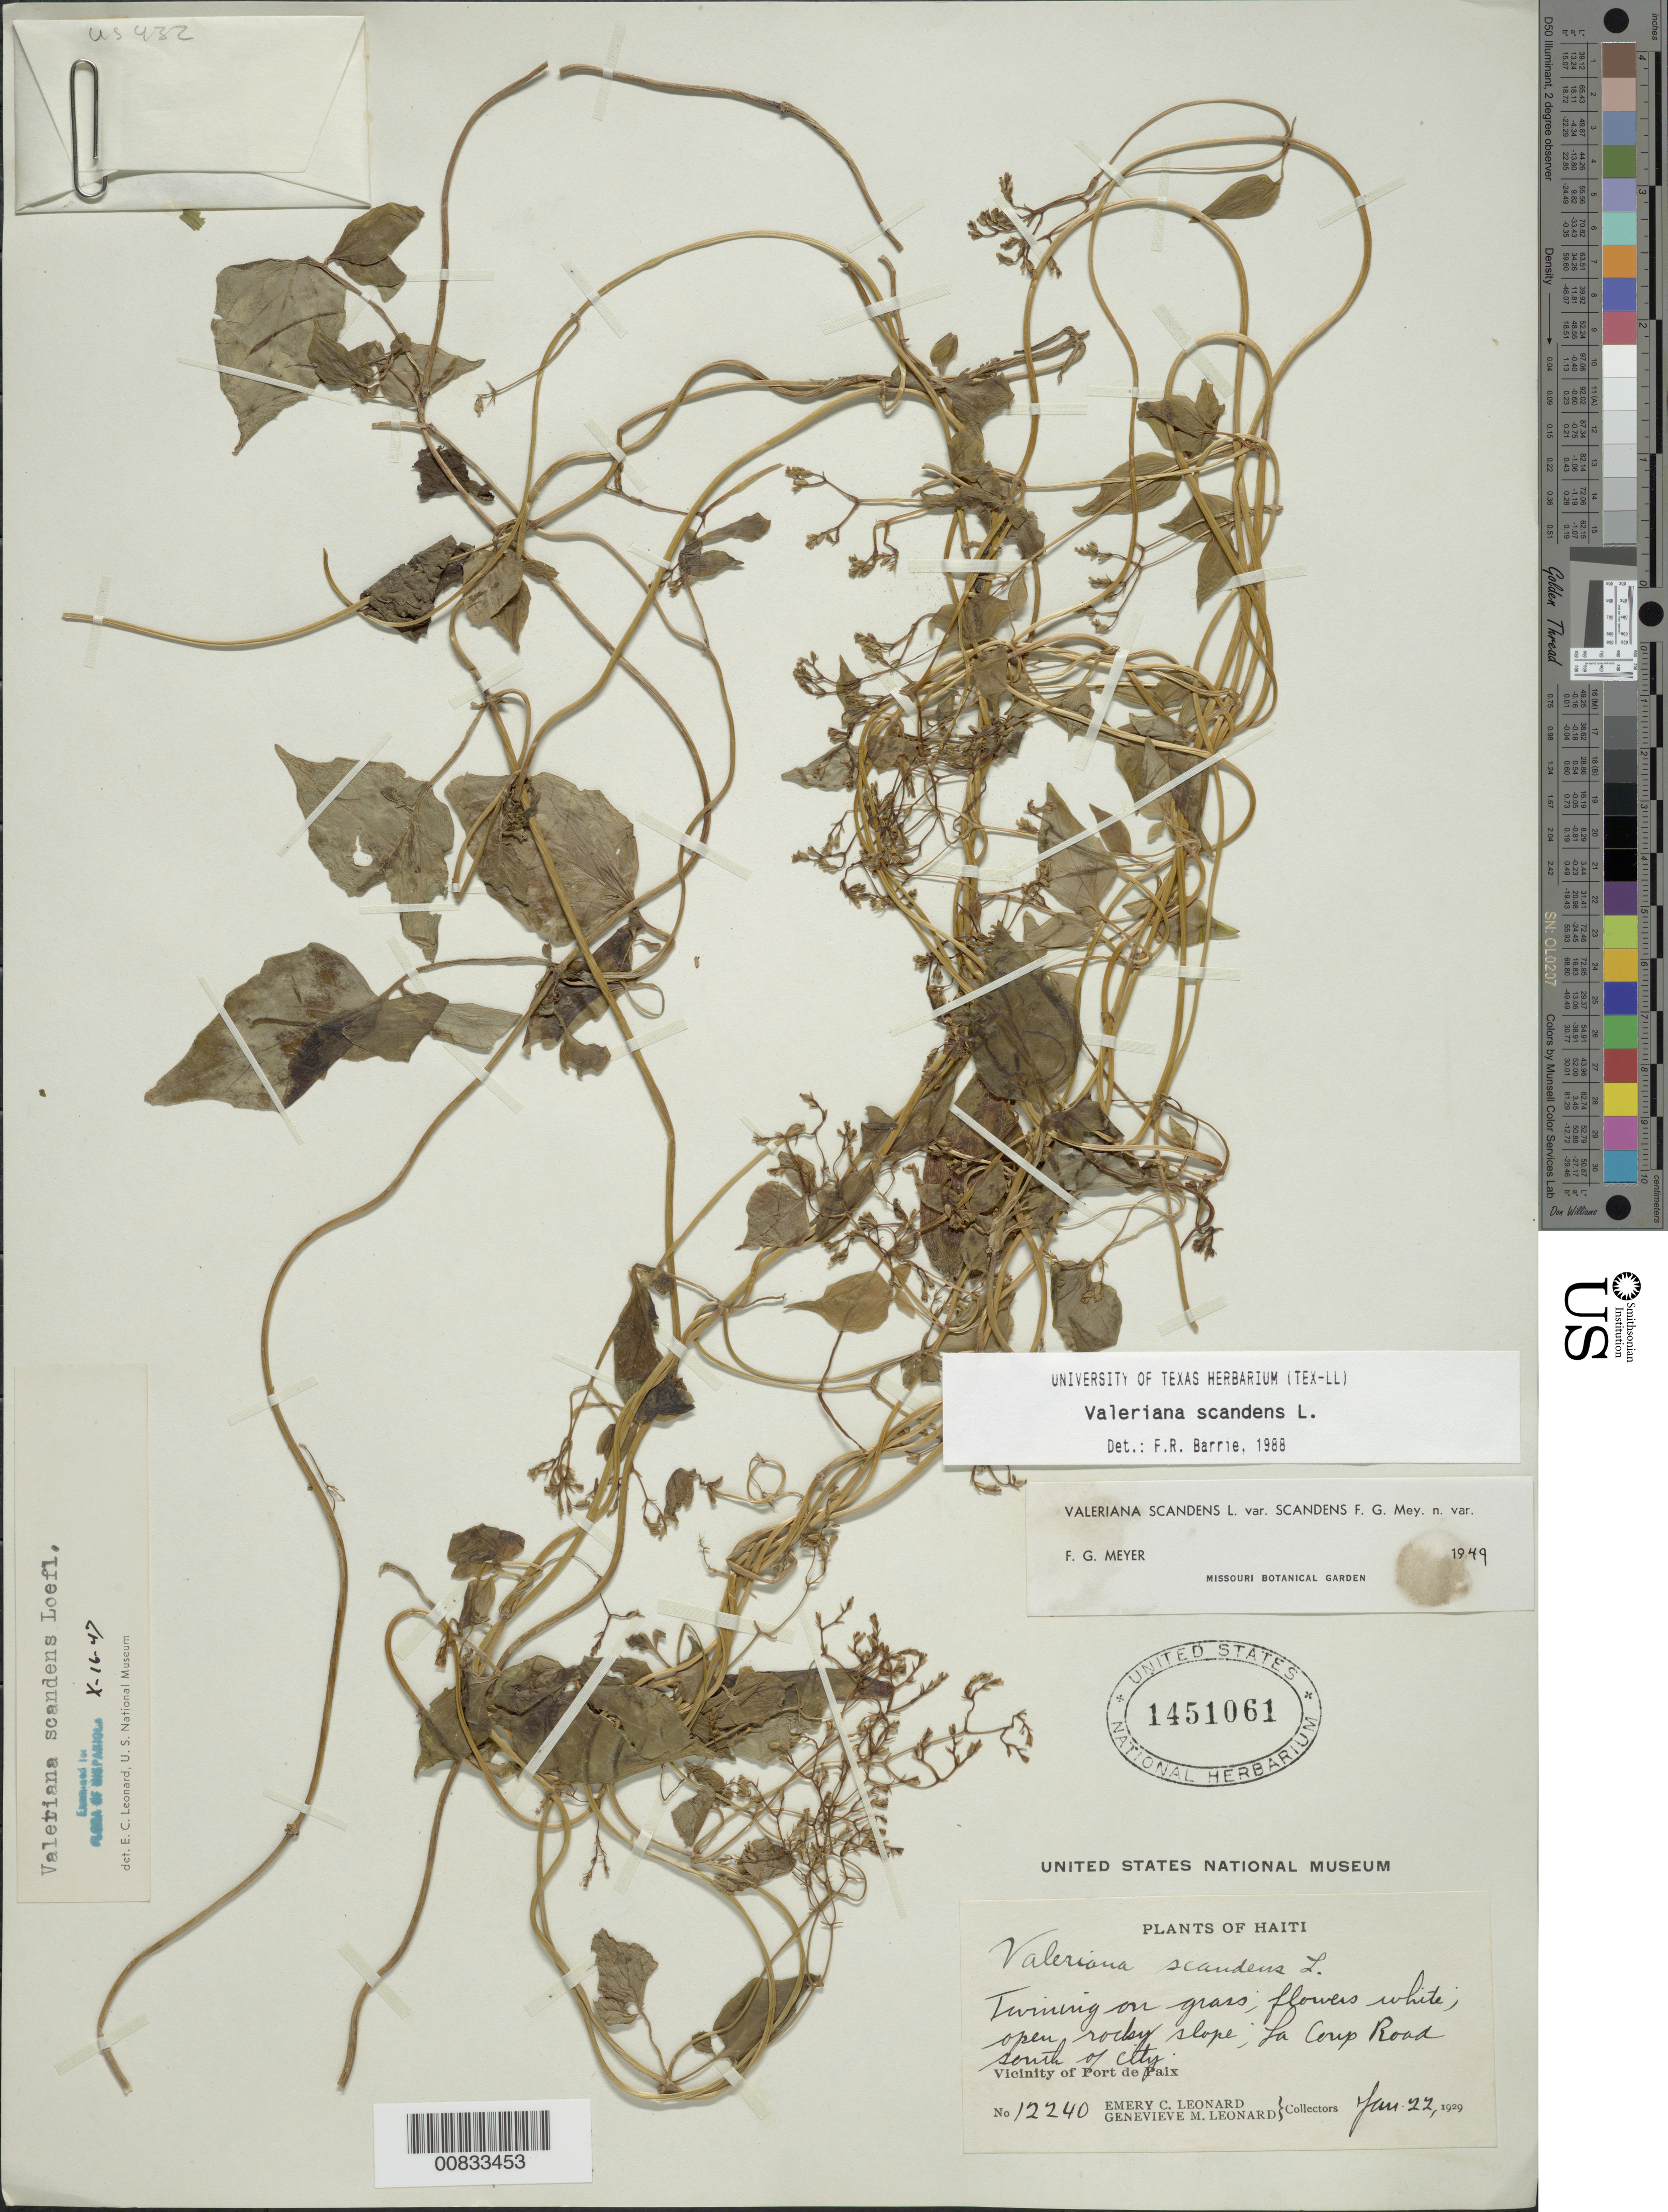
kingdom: Plantae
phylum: Tracheophyta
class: Magnoliopsida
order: Dipsacales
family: Caprifoliaceae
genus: Valeriana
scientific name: Valeriana domingensis x V. scandens L.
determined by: Barrie, F. R.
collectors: E. C. Leonard & G. M. Leonard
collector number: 12240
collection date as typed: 22 Jan 1929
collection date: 1929-01-22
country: Haiti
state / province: Nord-Ouest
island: Hispaniola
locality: Vicinity of Port de Paix, La Coup Road, S of city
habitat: On grass of open rocky slope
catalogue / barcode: US 1451061